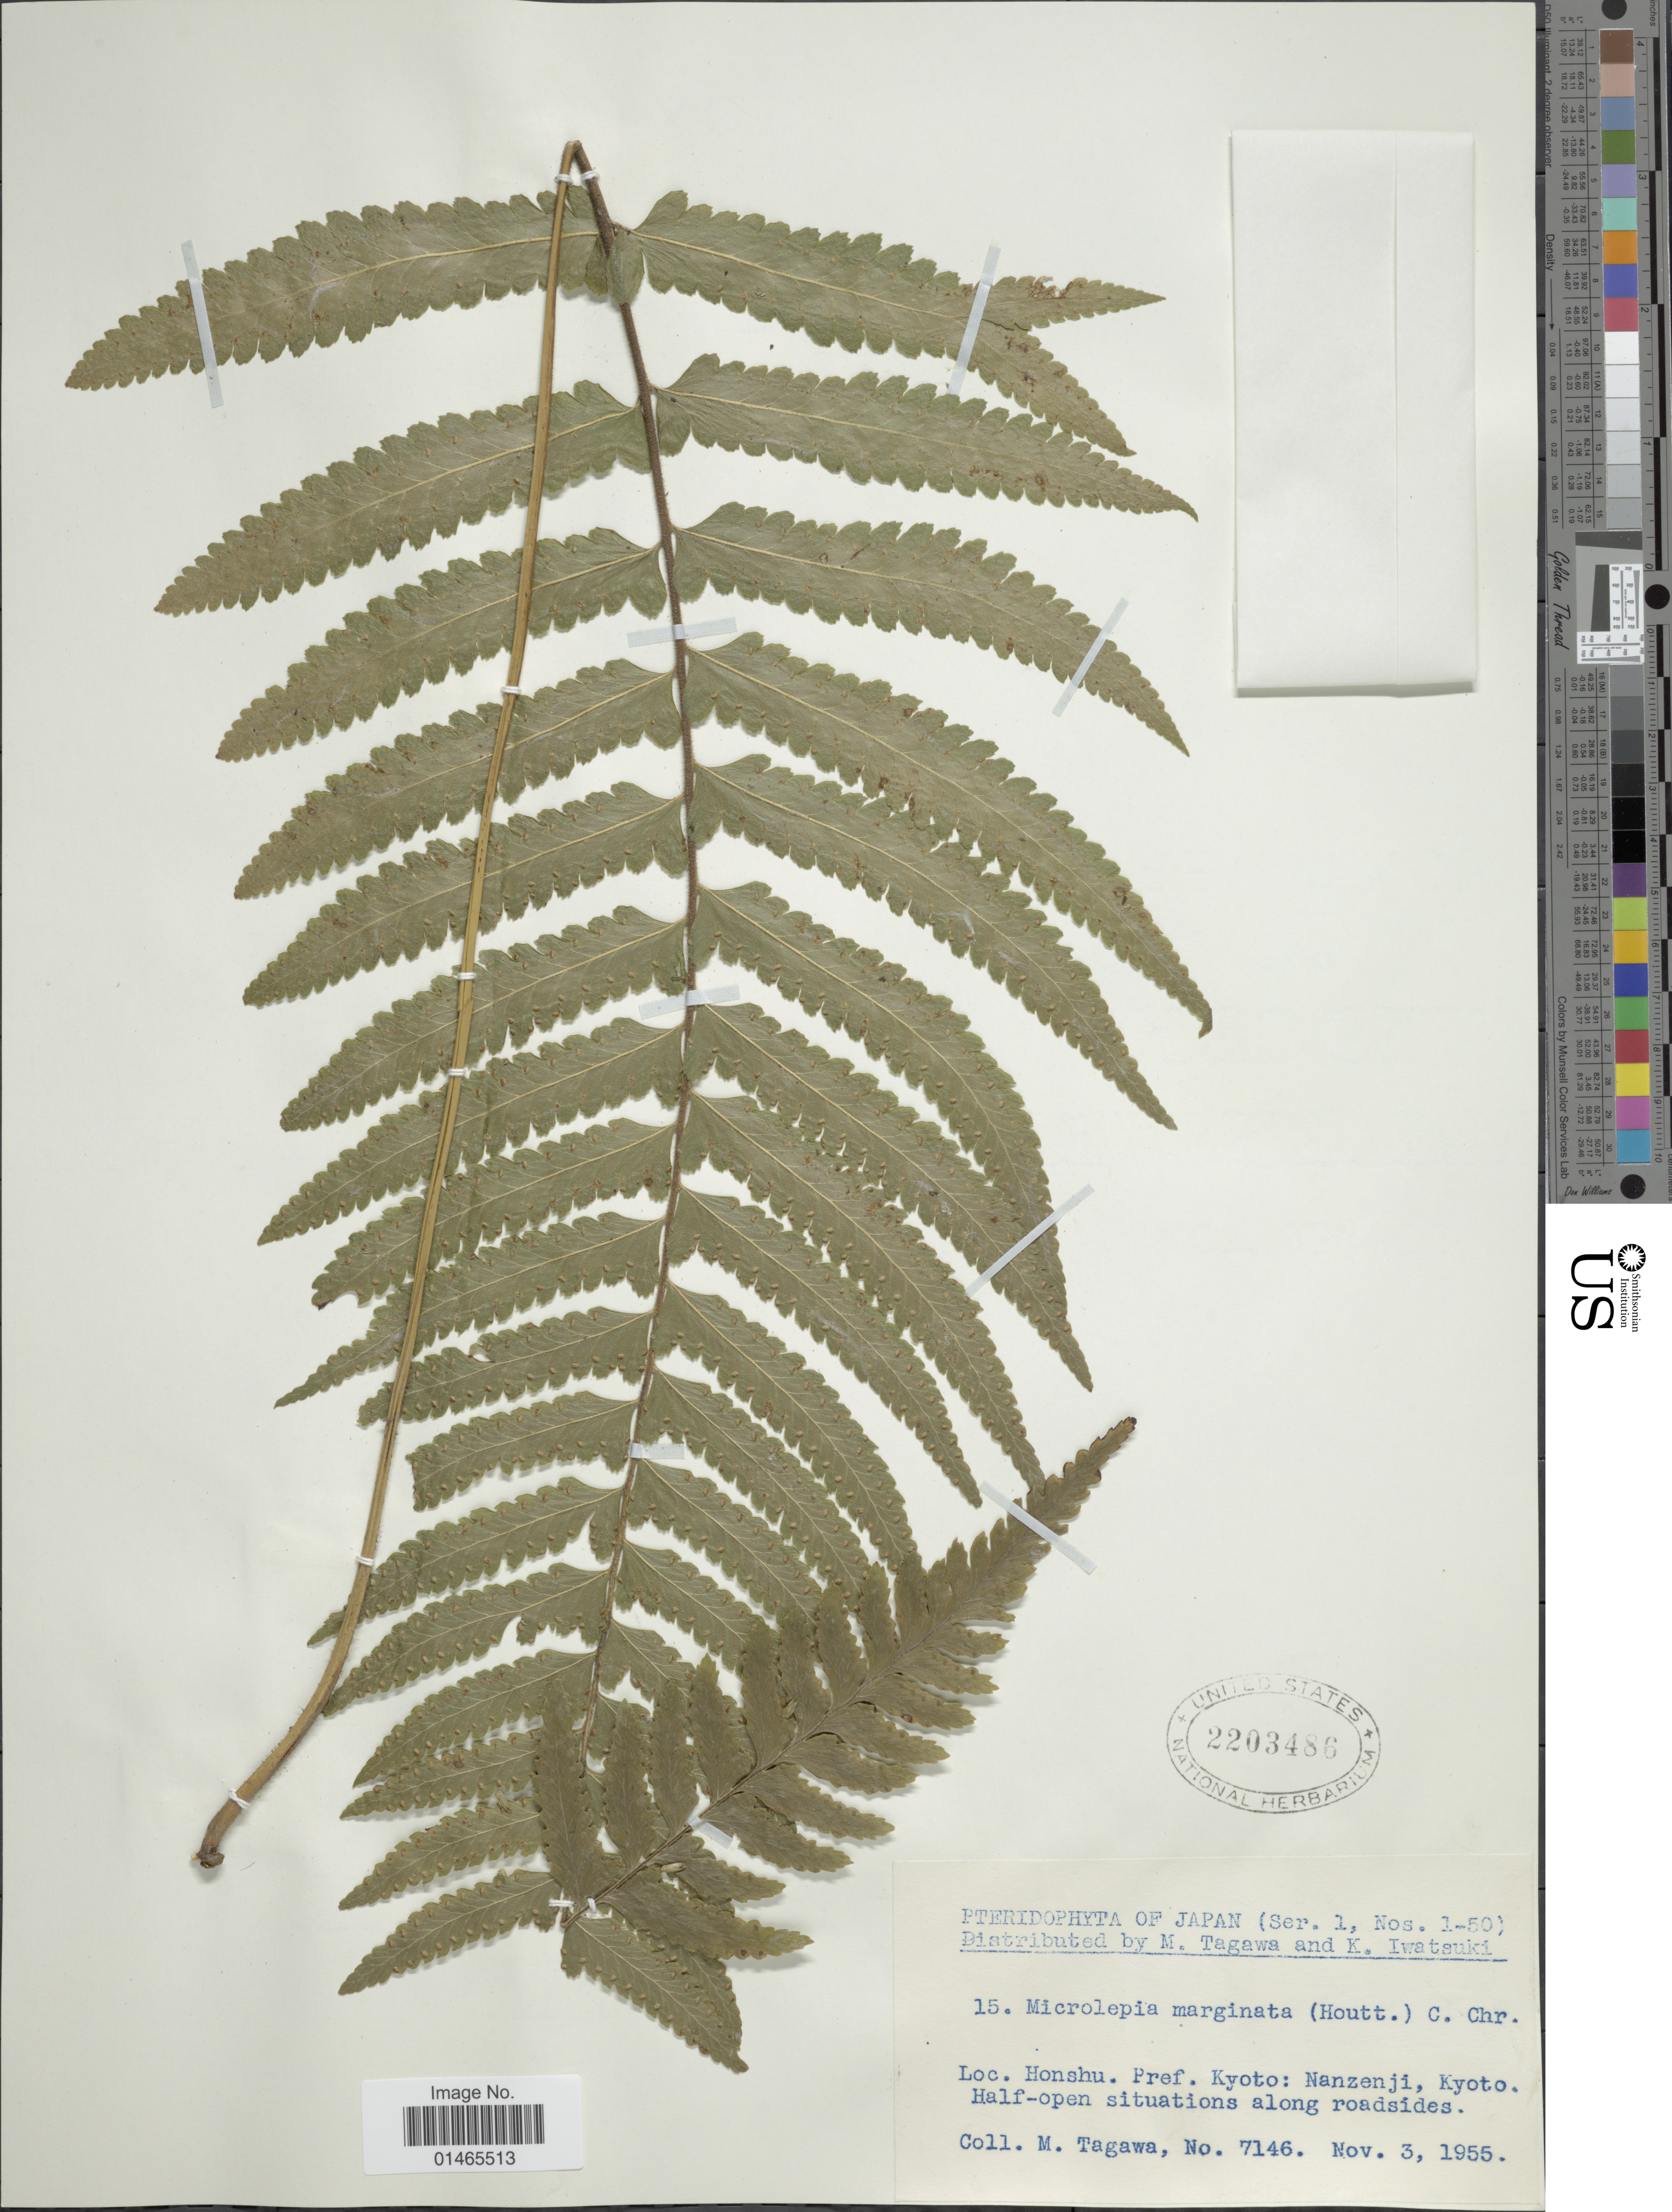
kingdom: Plantae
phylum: Tracheophyta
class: Polypodiopsida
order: Polypodiales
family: Dennstaedtiaceae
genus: Microlepia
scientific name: Microlepia marginata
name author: (Houtt.) C. Chr.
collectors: M. Tagawa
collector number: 7146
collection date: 1955-11-03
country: Japan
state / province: Kyoto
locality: Honshu, Pref. Kyoto, Nanzenji, Kyoto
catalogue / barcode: US 2203486